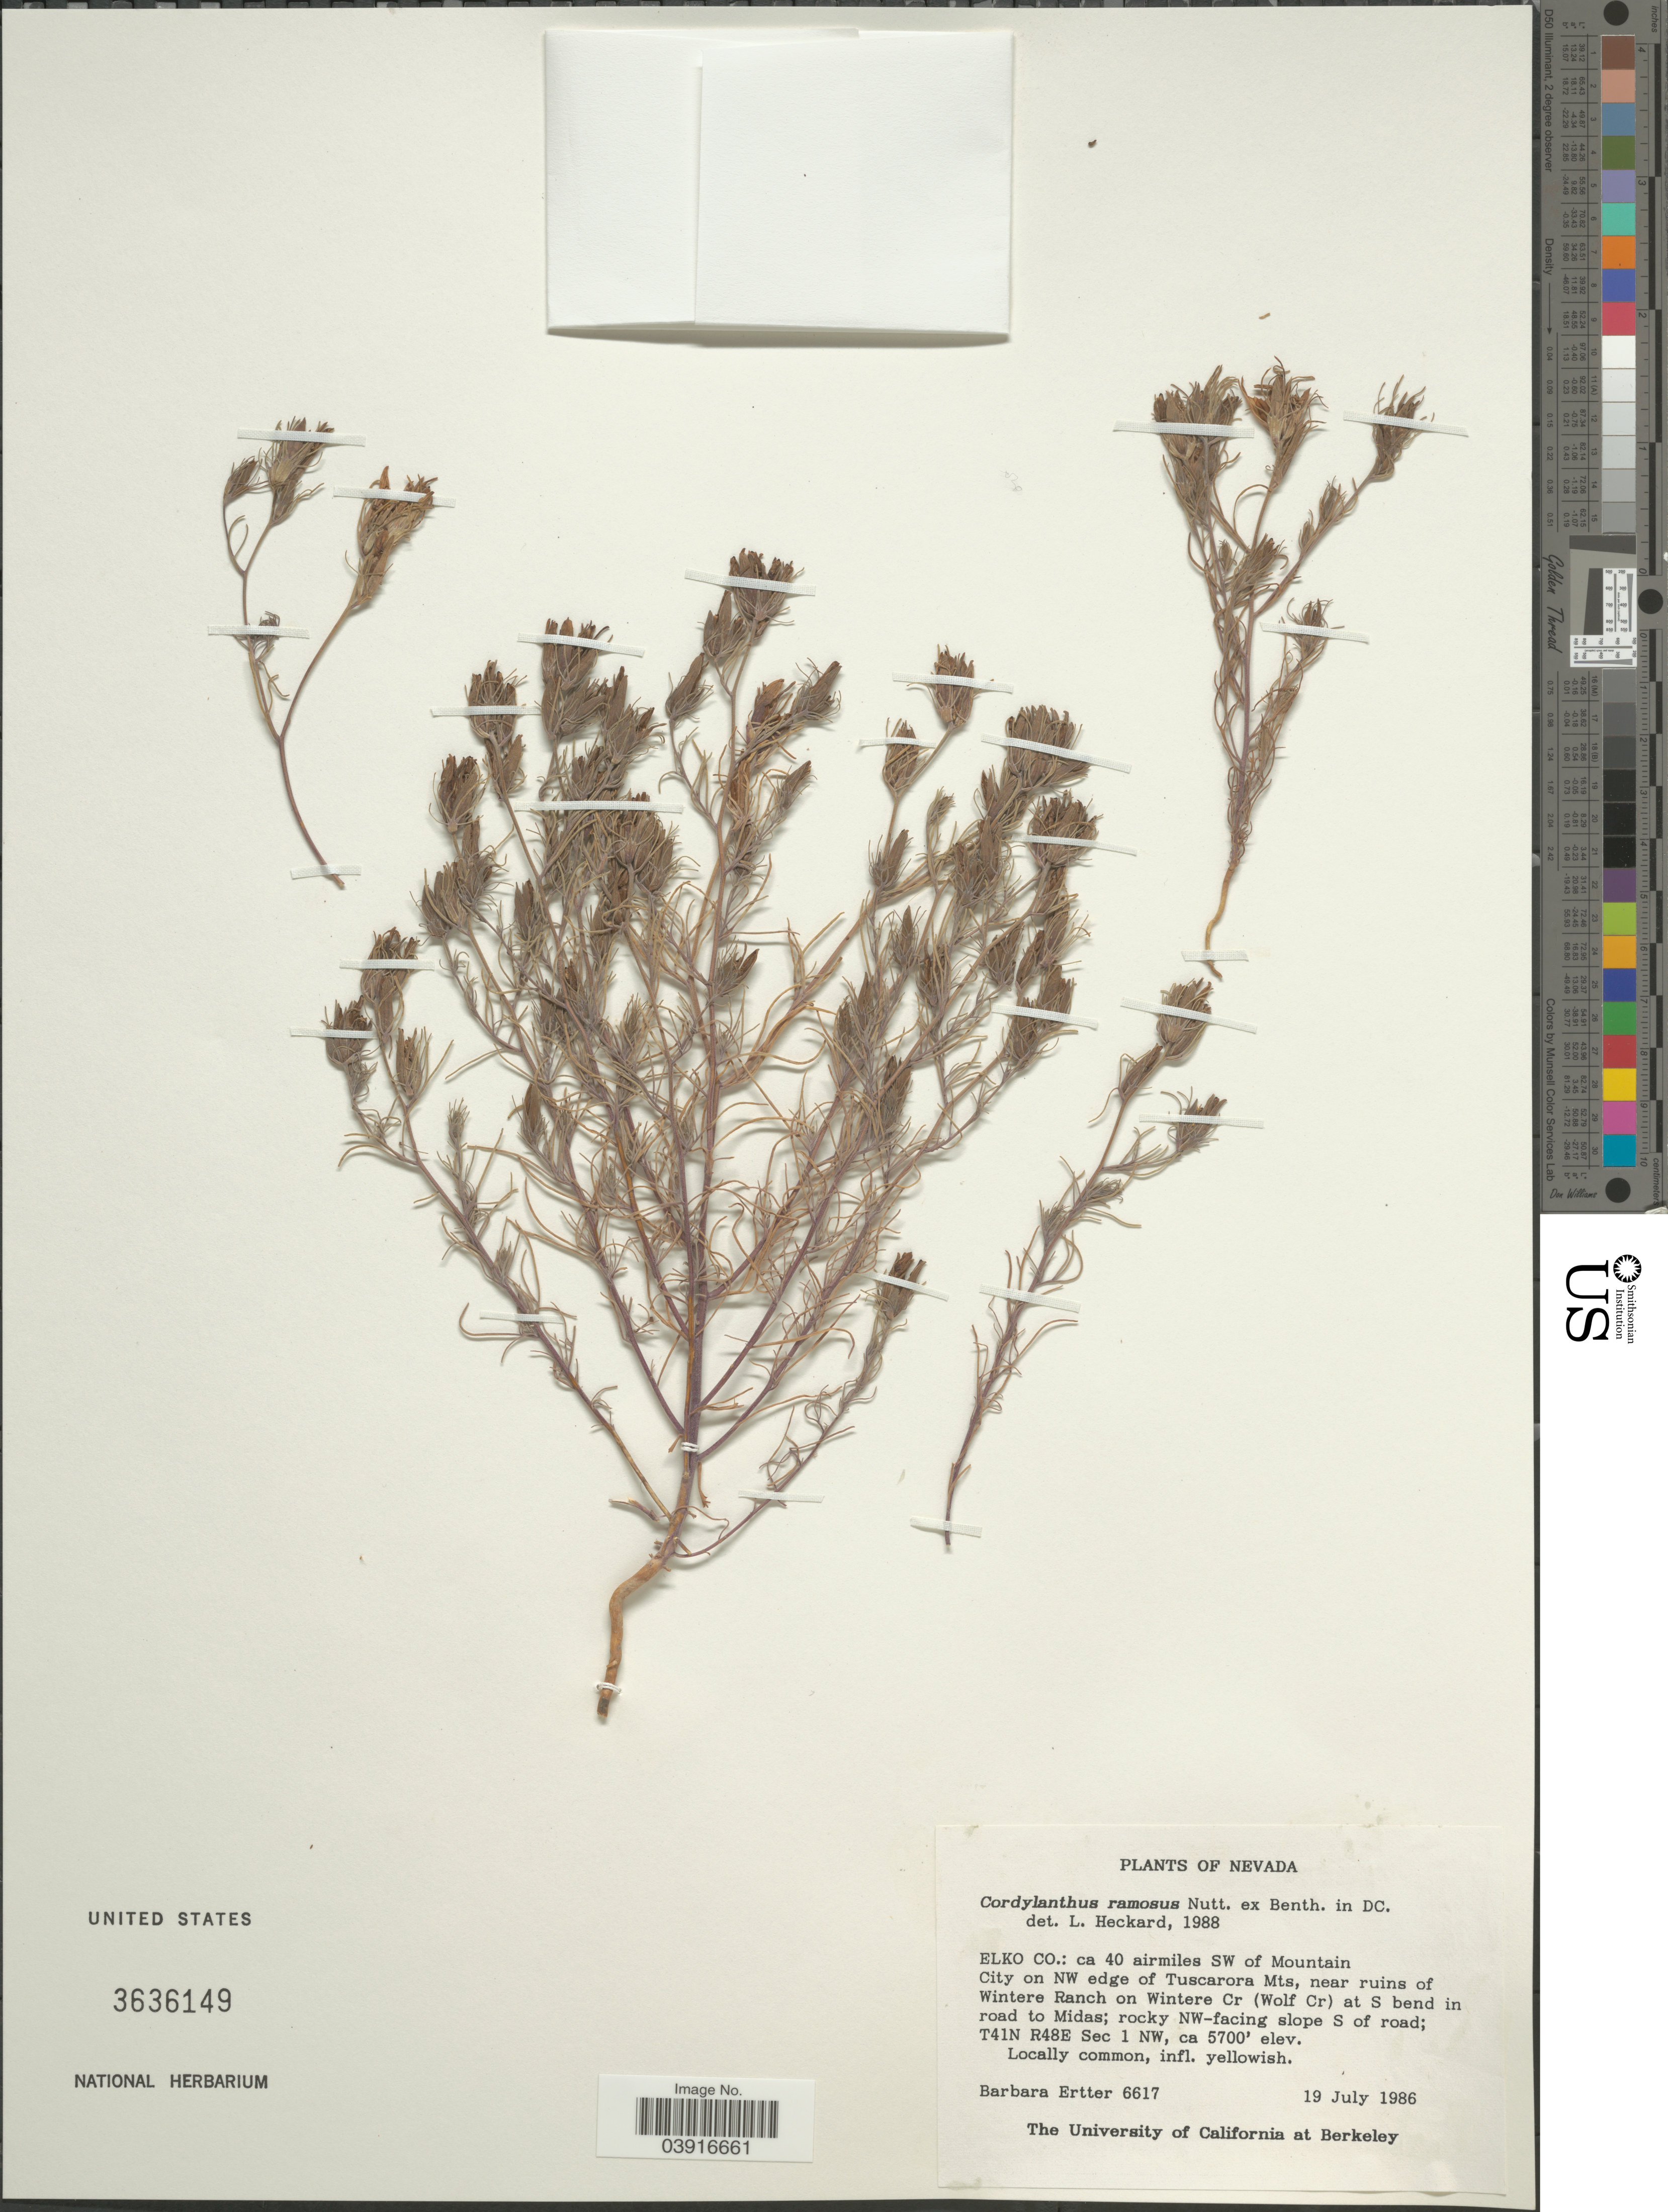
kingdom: Plantae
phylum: Tracheophyta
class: Magnoliopsida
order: Lamiales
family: Orobanchaceae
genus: Cordylanthus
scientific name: Cordylanthus ramosus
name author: Nutt. ex Benth.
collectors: B. Ertter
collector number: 6617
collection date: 1986-07-19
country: United States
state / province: Nevada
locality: Elko Co.: ca 40 airmiles SW of Mountain City on NW edge of Tuscarora Mts, near ruins of Wintere Ranch on Wintere Cr (Wolf Cr) at S bend in road to Midas; rocky NW-facing slope S of road; T41N R48E Sec 1 NW.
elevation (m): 1737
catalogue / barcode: US 3636149